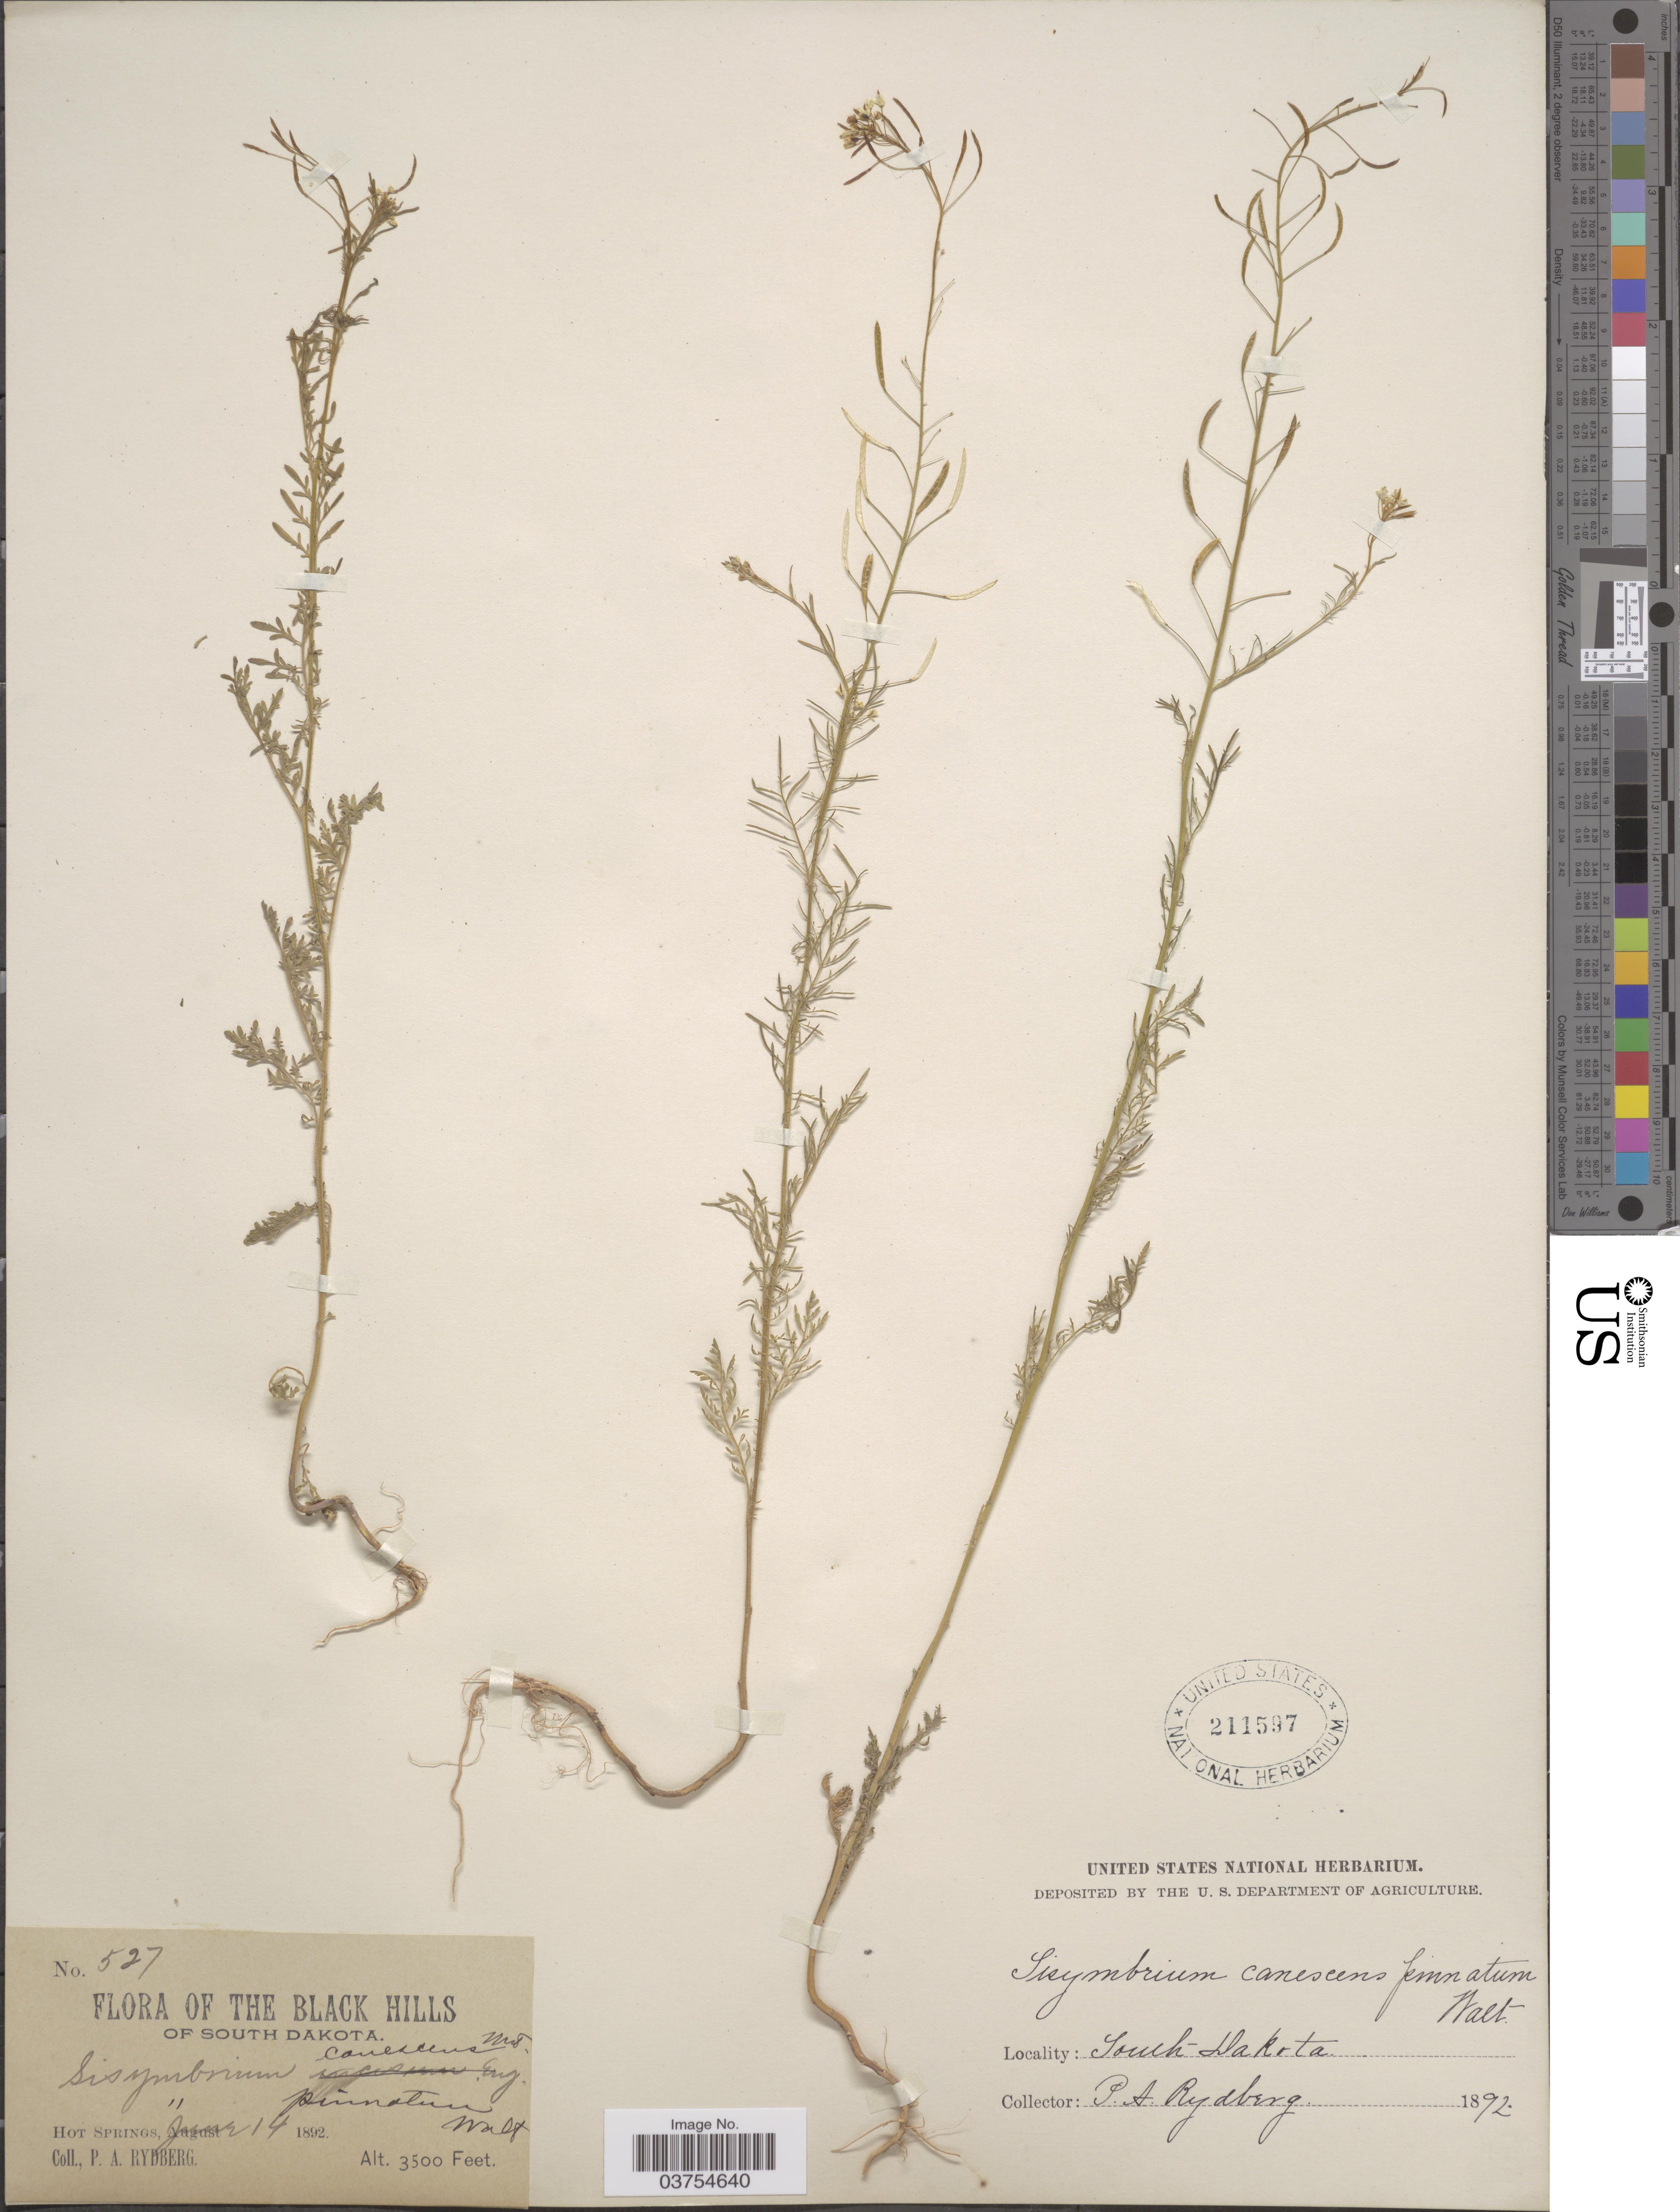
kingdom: Plantae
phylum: Tracheophyta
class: Magnoliopsida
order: Brassicales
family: Brassicaceae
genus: Descurainia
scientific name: Descurainia pinnata var. brachycarpa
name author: (Richardson) Fernald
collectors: P. A. Rydberg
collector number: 527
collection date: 1892-06-14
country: United States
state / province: South Dakota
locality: The Black Hills. Hot Springs.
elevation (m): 1067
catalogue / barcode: US 211597